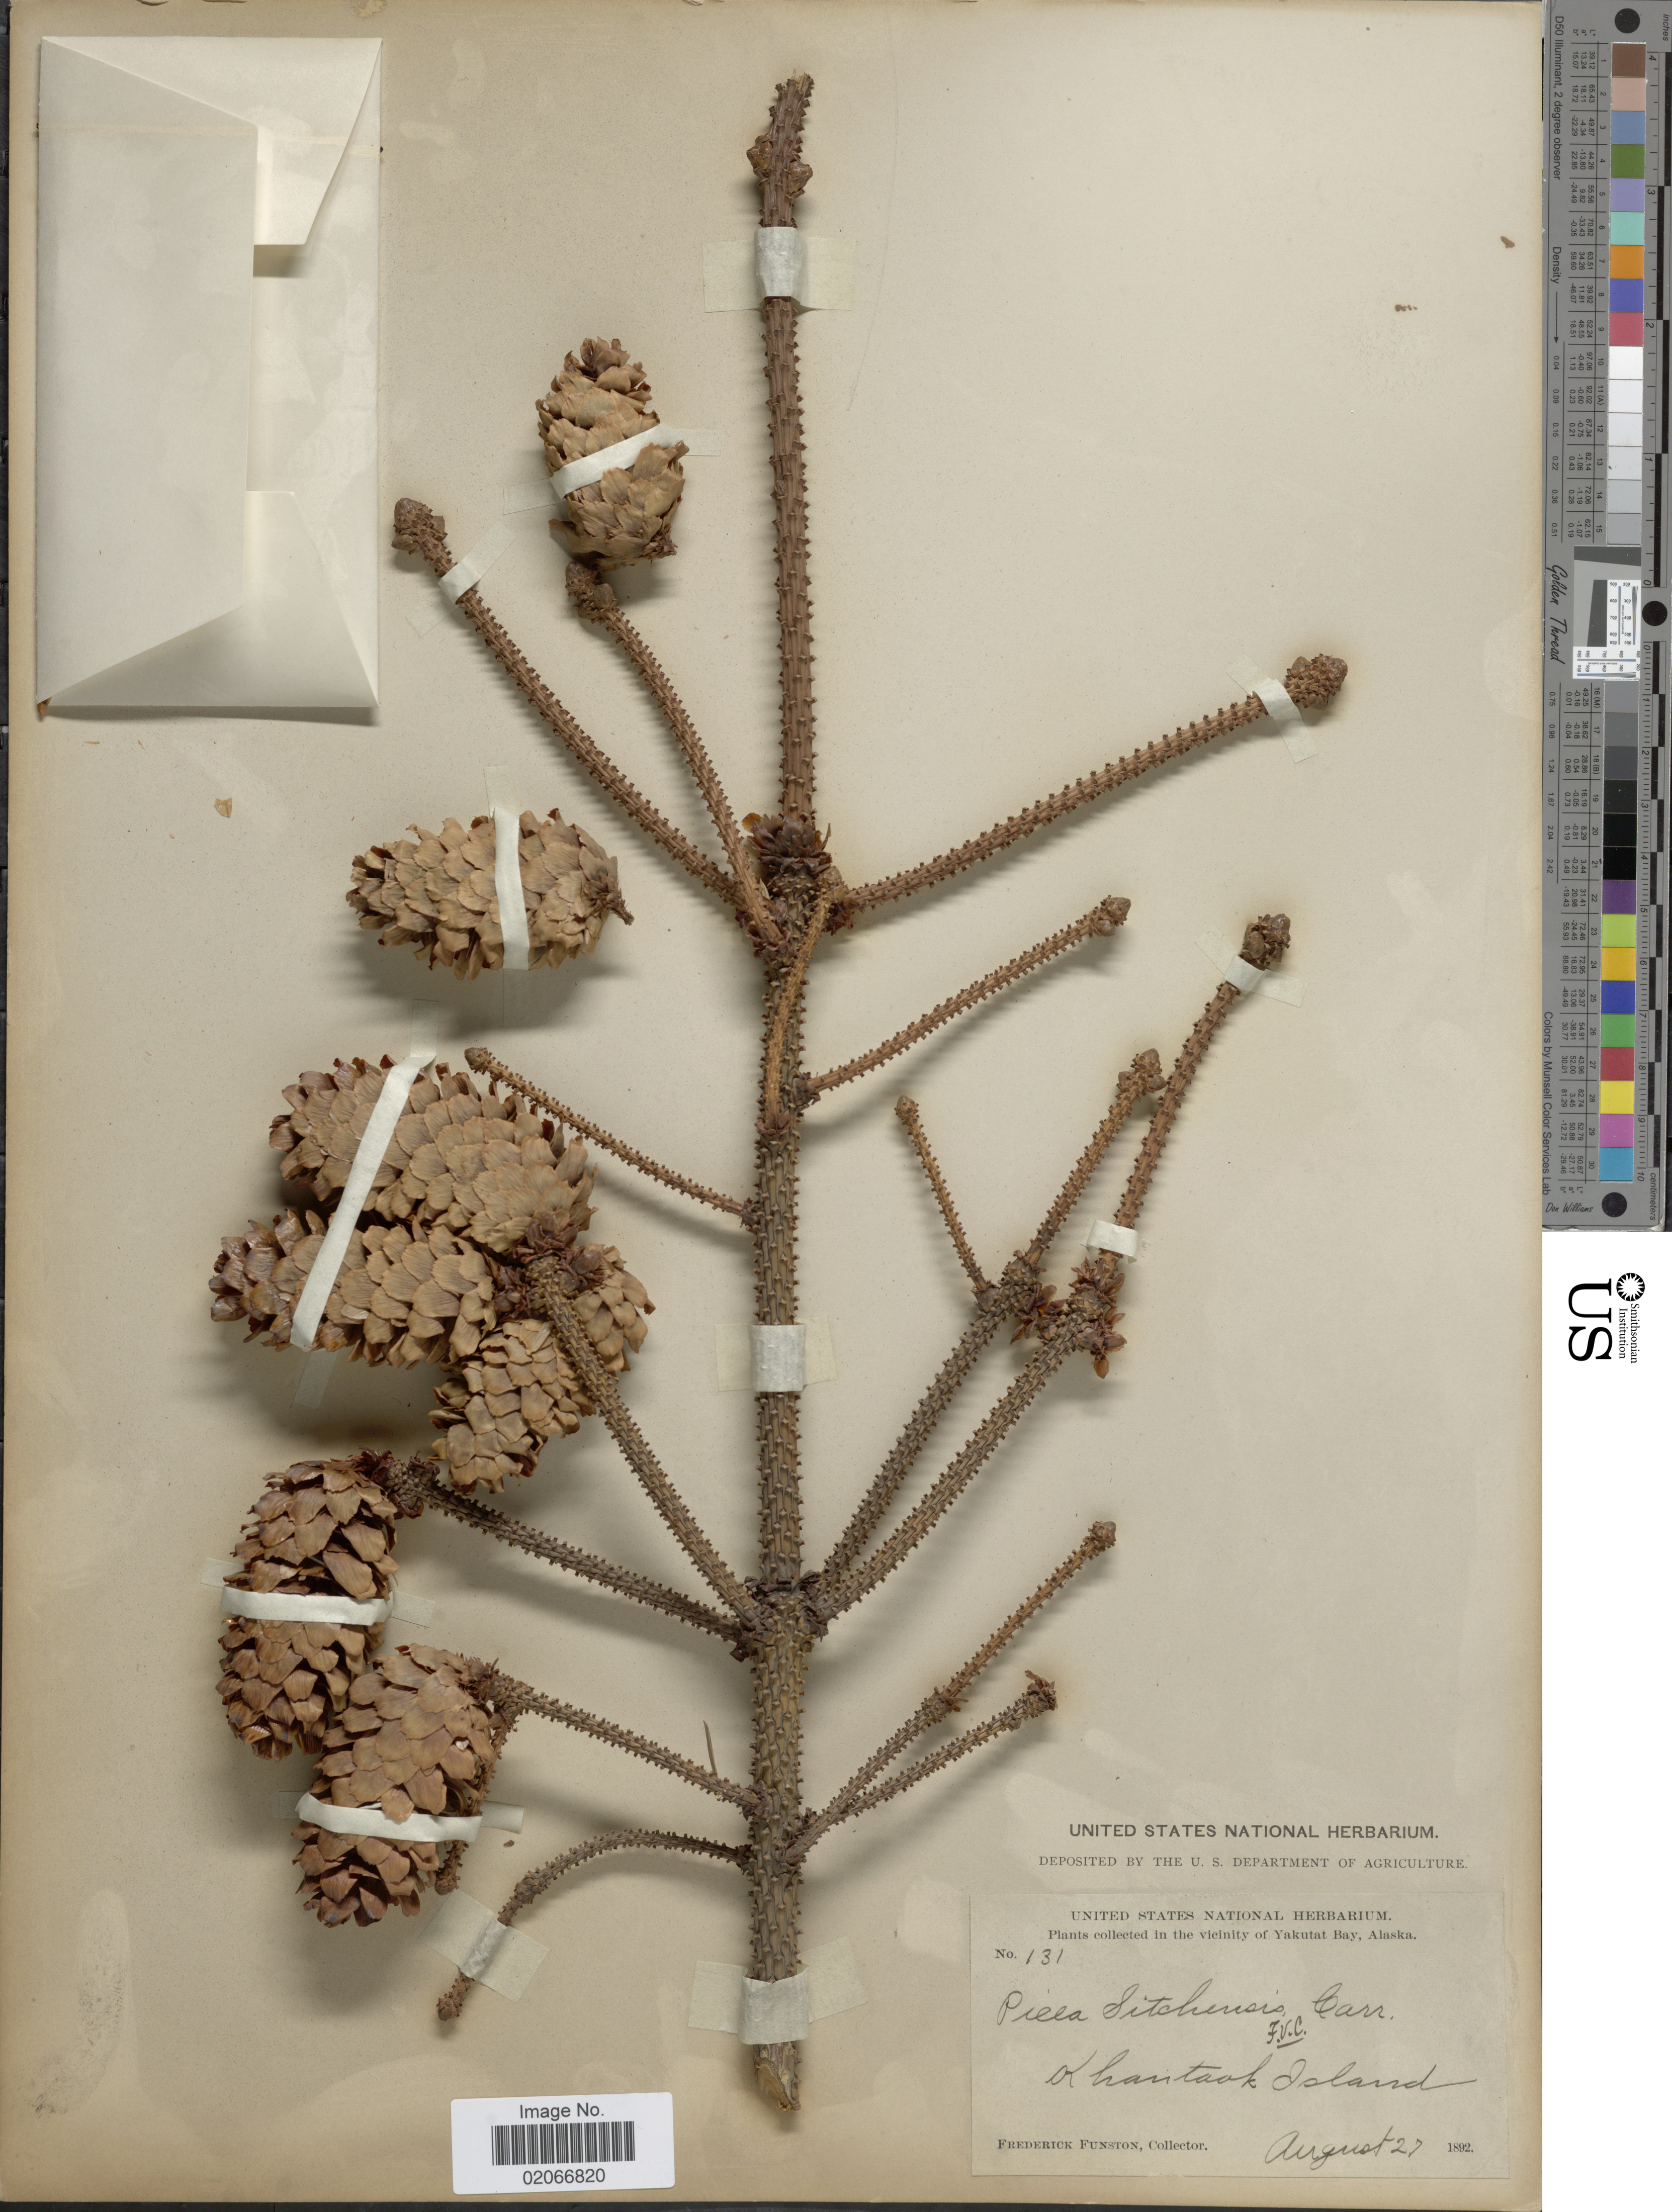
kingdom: Plantae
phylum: Tracheophyta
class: Pinopsida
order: Pinales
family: Pinaceae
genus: Picea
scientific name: Picea sitchensis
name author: (Bong.) Carrière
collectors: F. Funston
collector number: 131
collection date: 1892-08-27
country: United States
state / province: Alaska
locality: Vicinity of Yakutat Bay, Khantaak Island